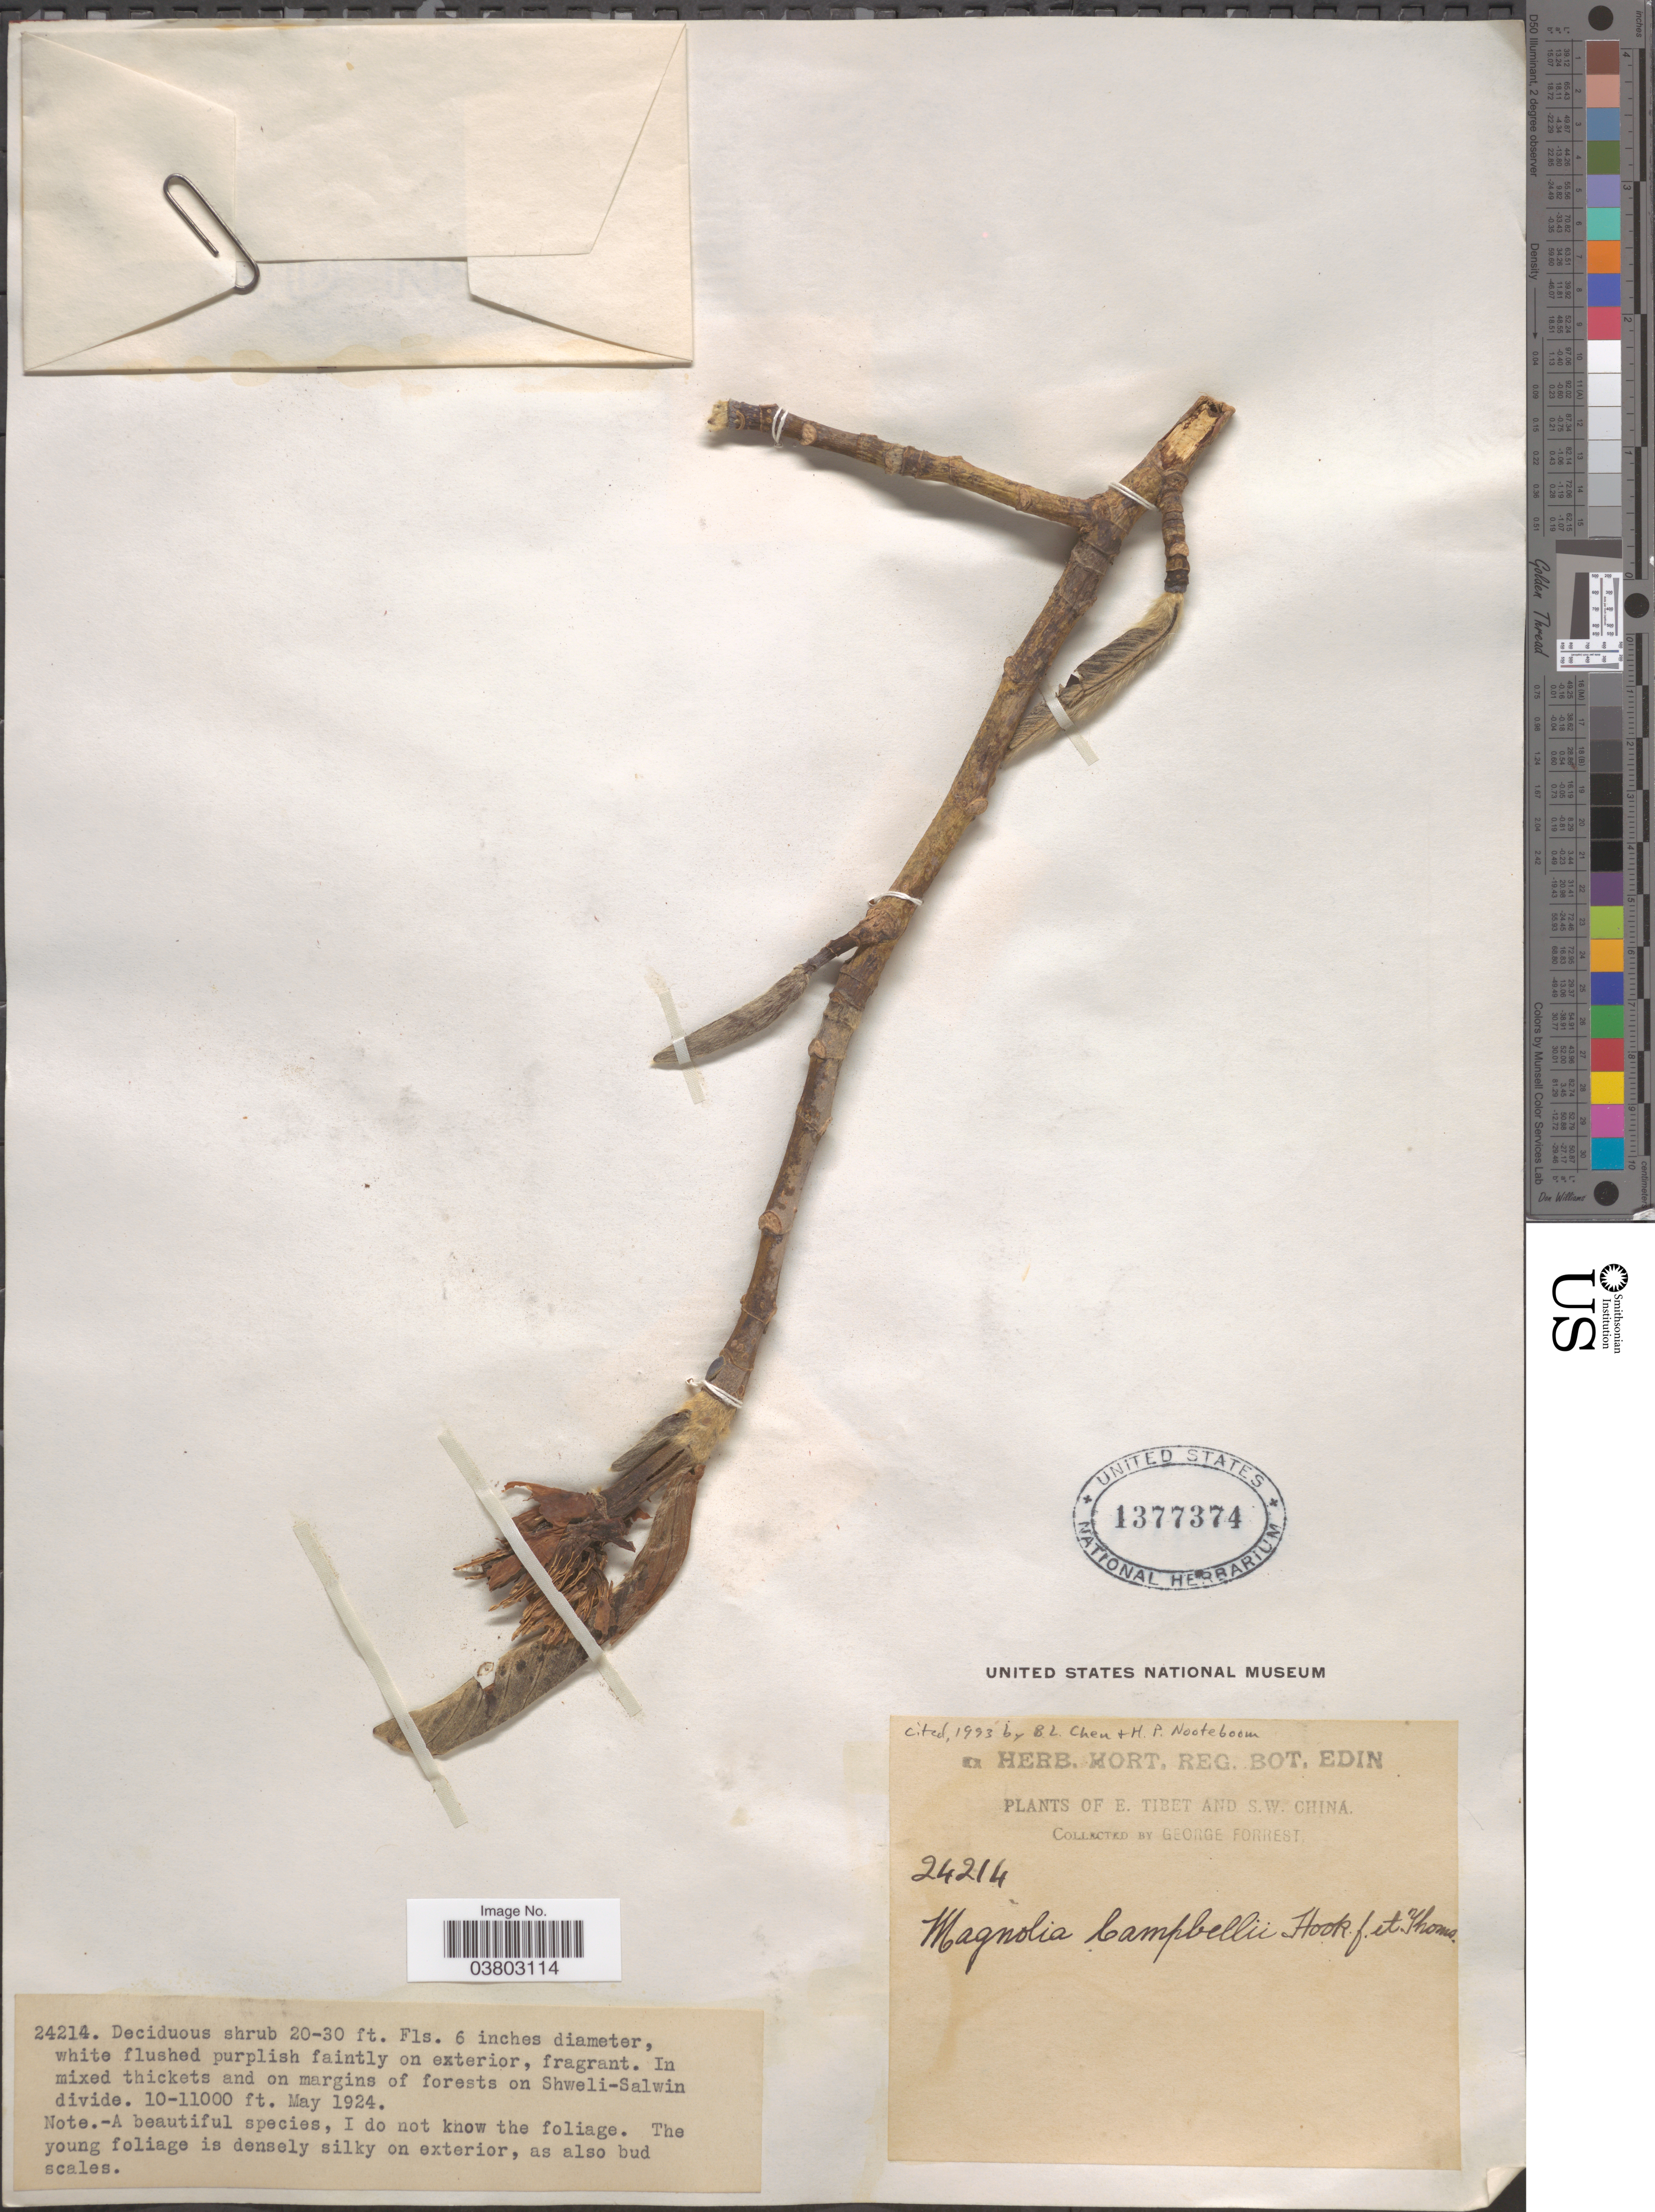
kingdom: Plantae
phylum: Tracheophyta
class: Magnoliopsida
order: Magnoliales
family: Magnoliaceae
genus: Magnolia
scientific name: Magnolia campbellii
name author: Hook. f. & Thomson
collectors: G. Forrest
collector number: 24214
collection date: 1924-05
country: China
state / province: Xizang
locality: E. Tibet and S.W. China. In mixed thickets and on margins of forests on Shweli-Salwin divide.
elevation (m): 3048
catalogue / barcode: US 1377374